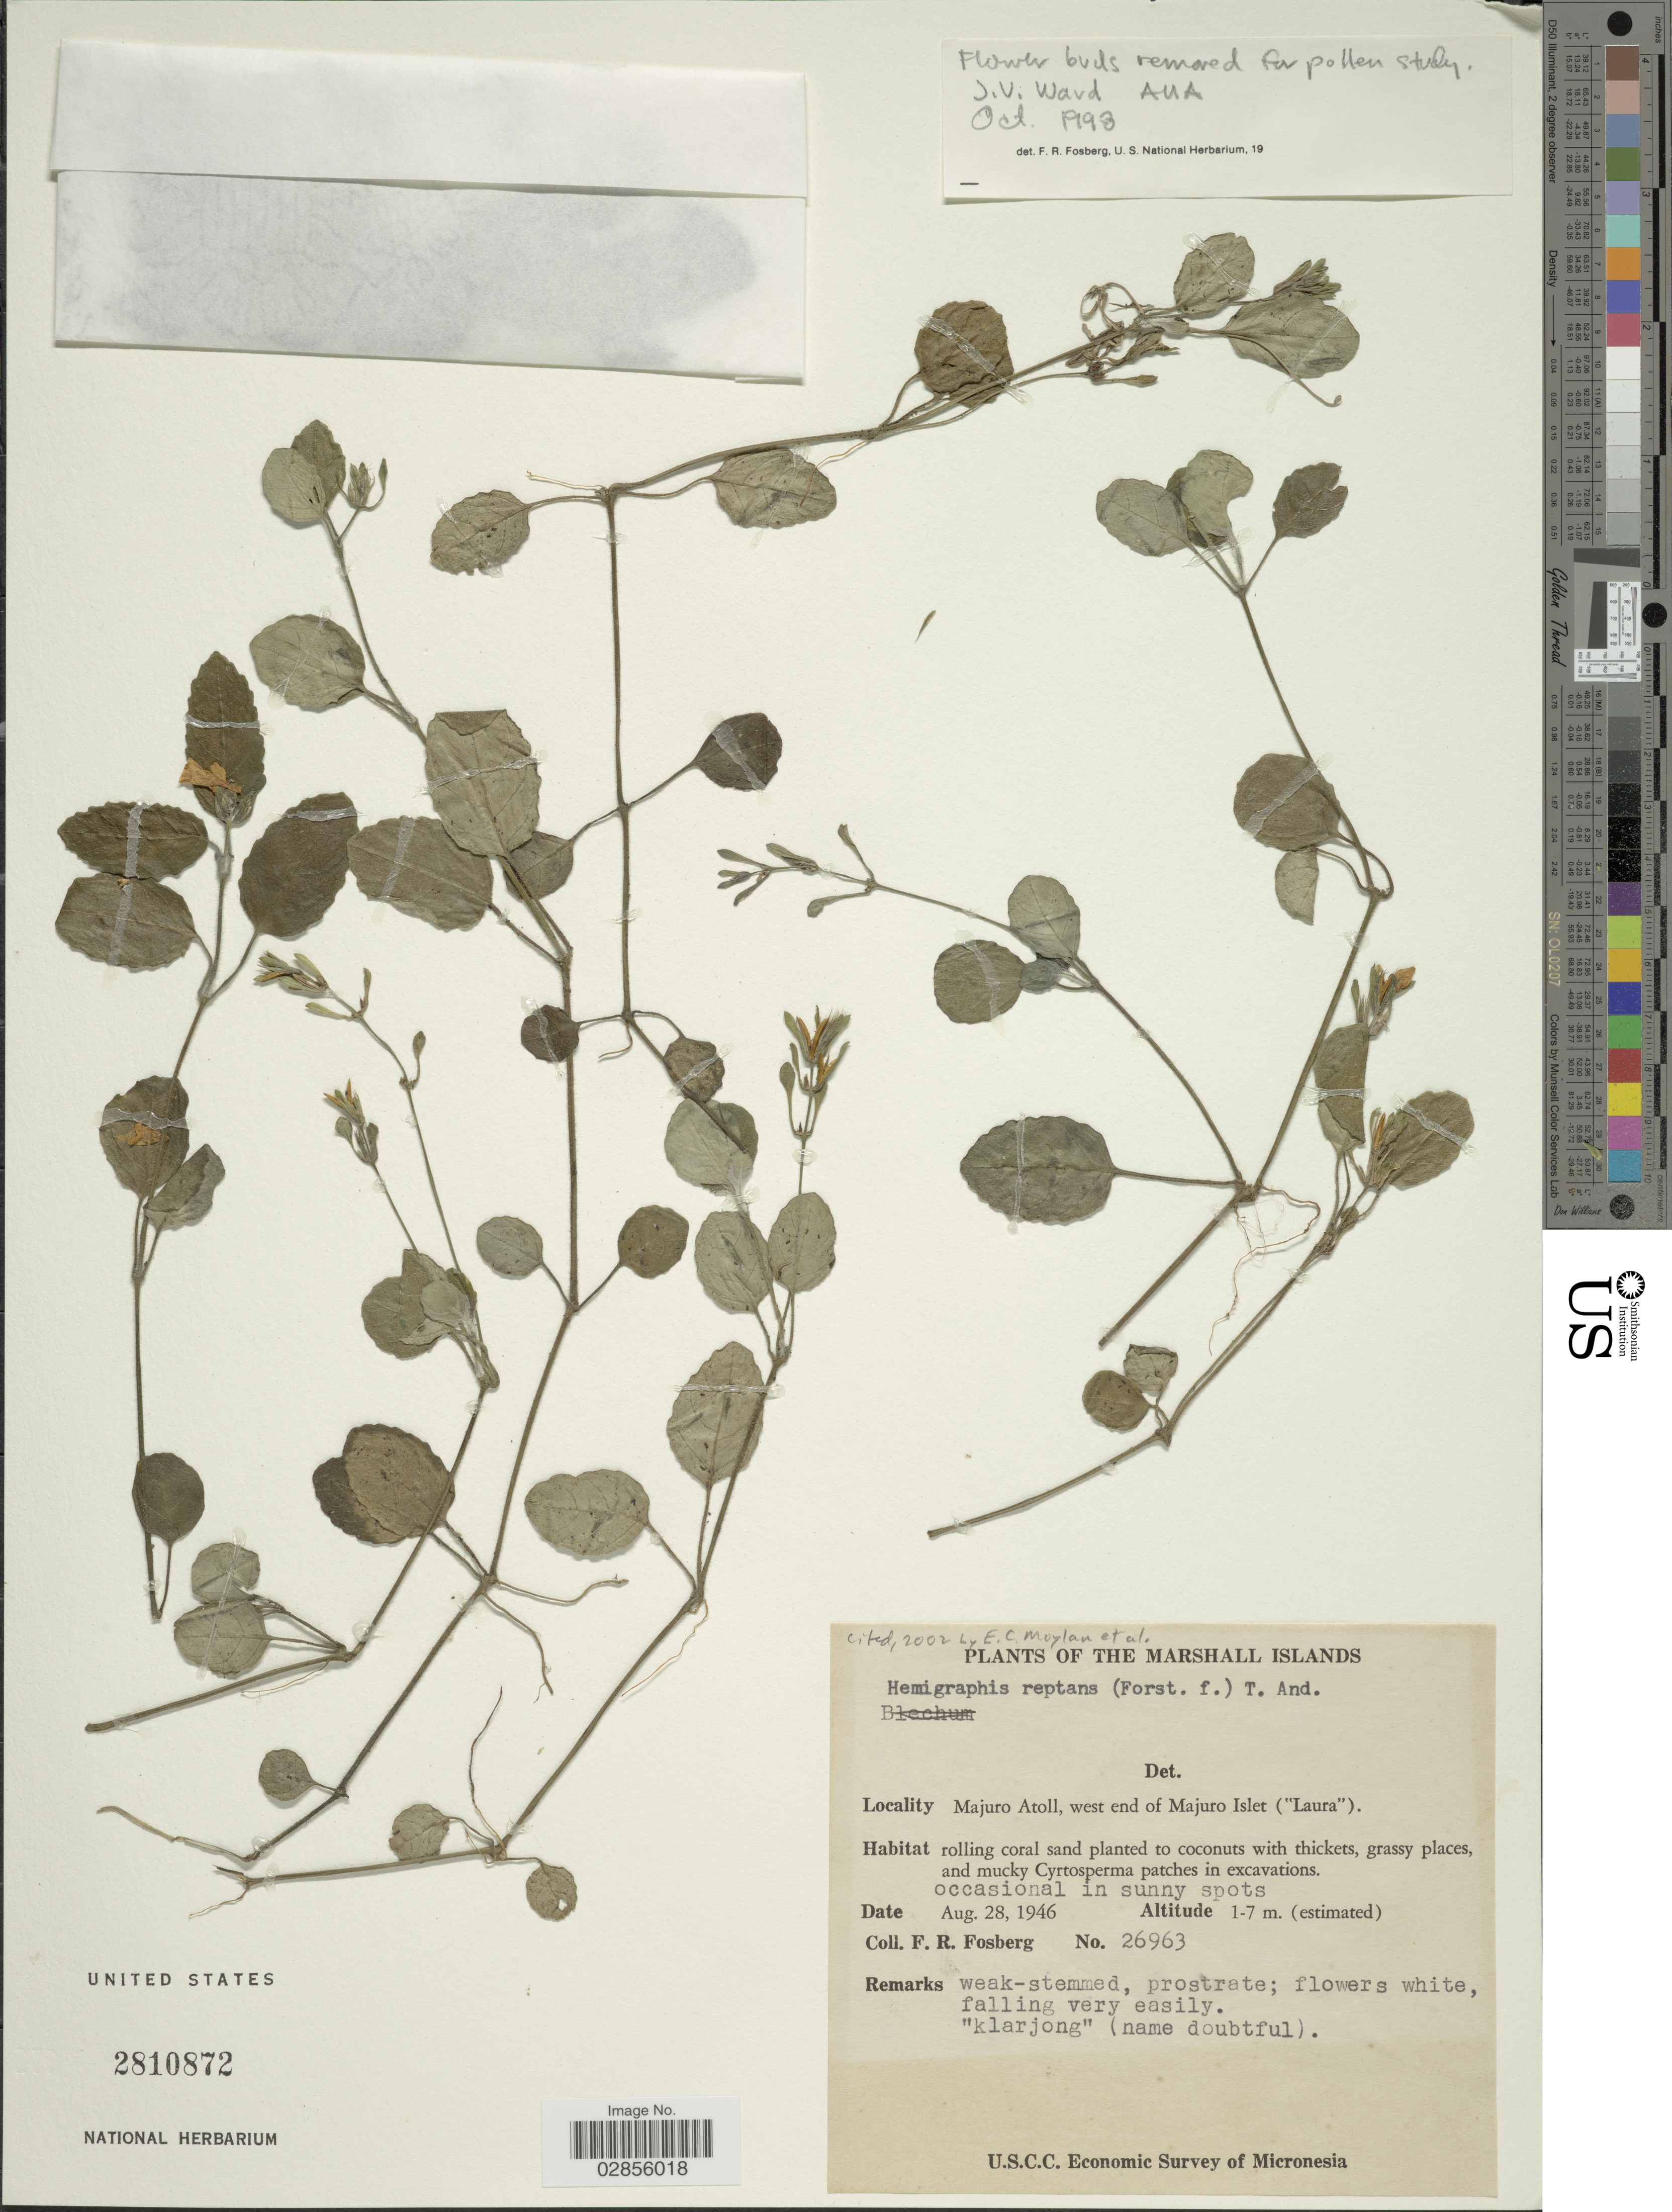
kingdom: Plantae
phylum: Tracheophyta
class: Magnoliopsida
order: Lamiales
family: Acanthaceae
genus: Strobilanthes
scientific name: Strobilanthes reptans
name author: (G. Forst.) Moylan ex Y.F. Deng & J.R.I. Wood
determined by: Wagner, W. L., (BOT), Smithsonian Institution - National Museum of Natural History (UNITED STATES)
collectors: F. R. Fosberg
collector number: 26963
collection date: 1946-08-28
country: Marshall Islands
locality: The Marshall Islands. Majuro Atoll, west end of Majuro Islet ("Laura").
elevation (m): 1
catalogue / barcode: US 2810872